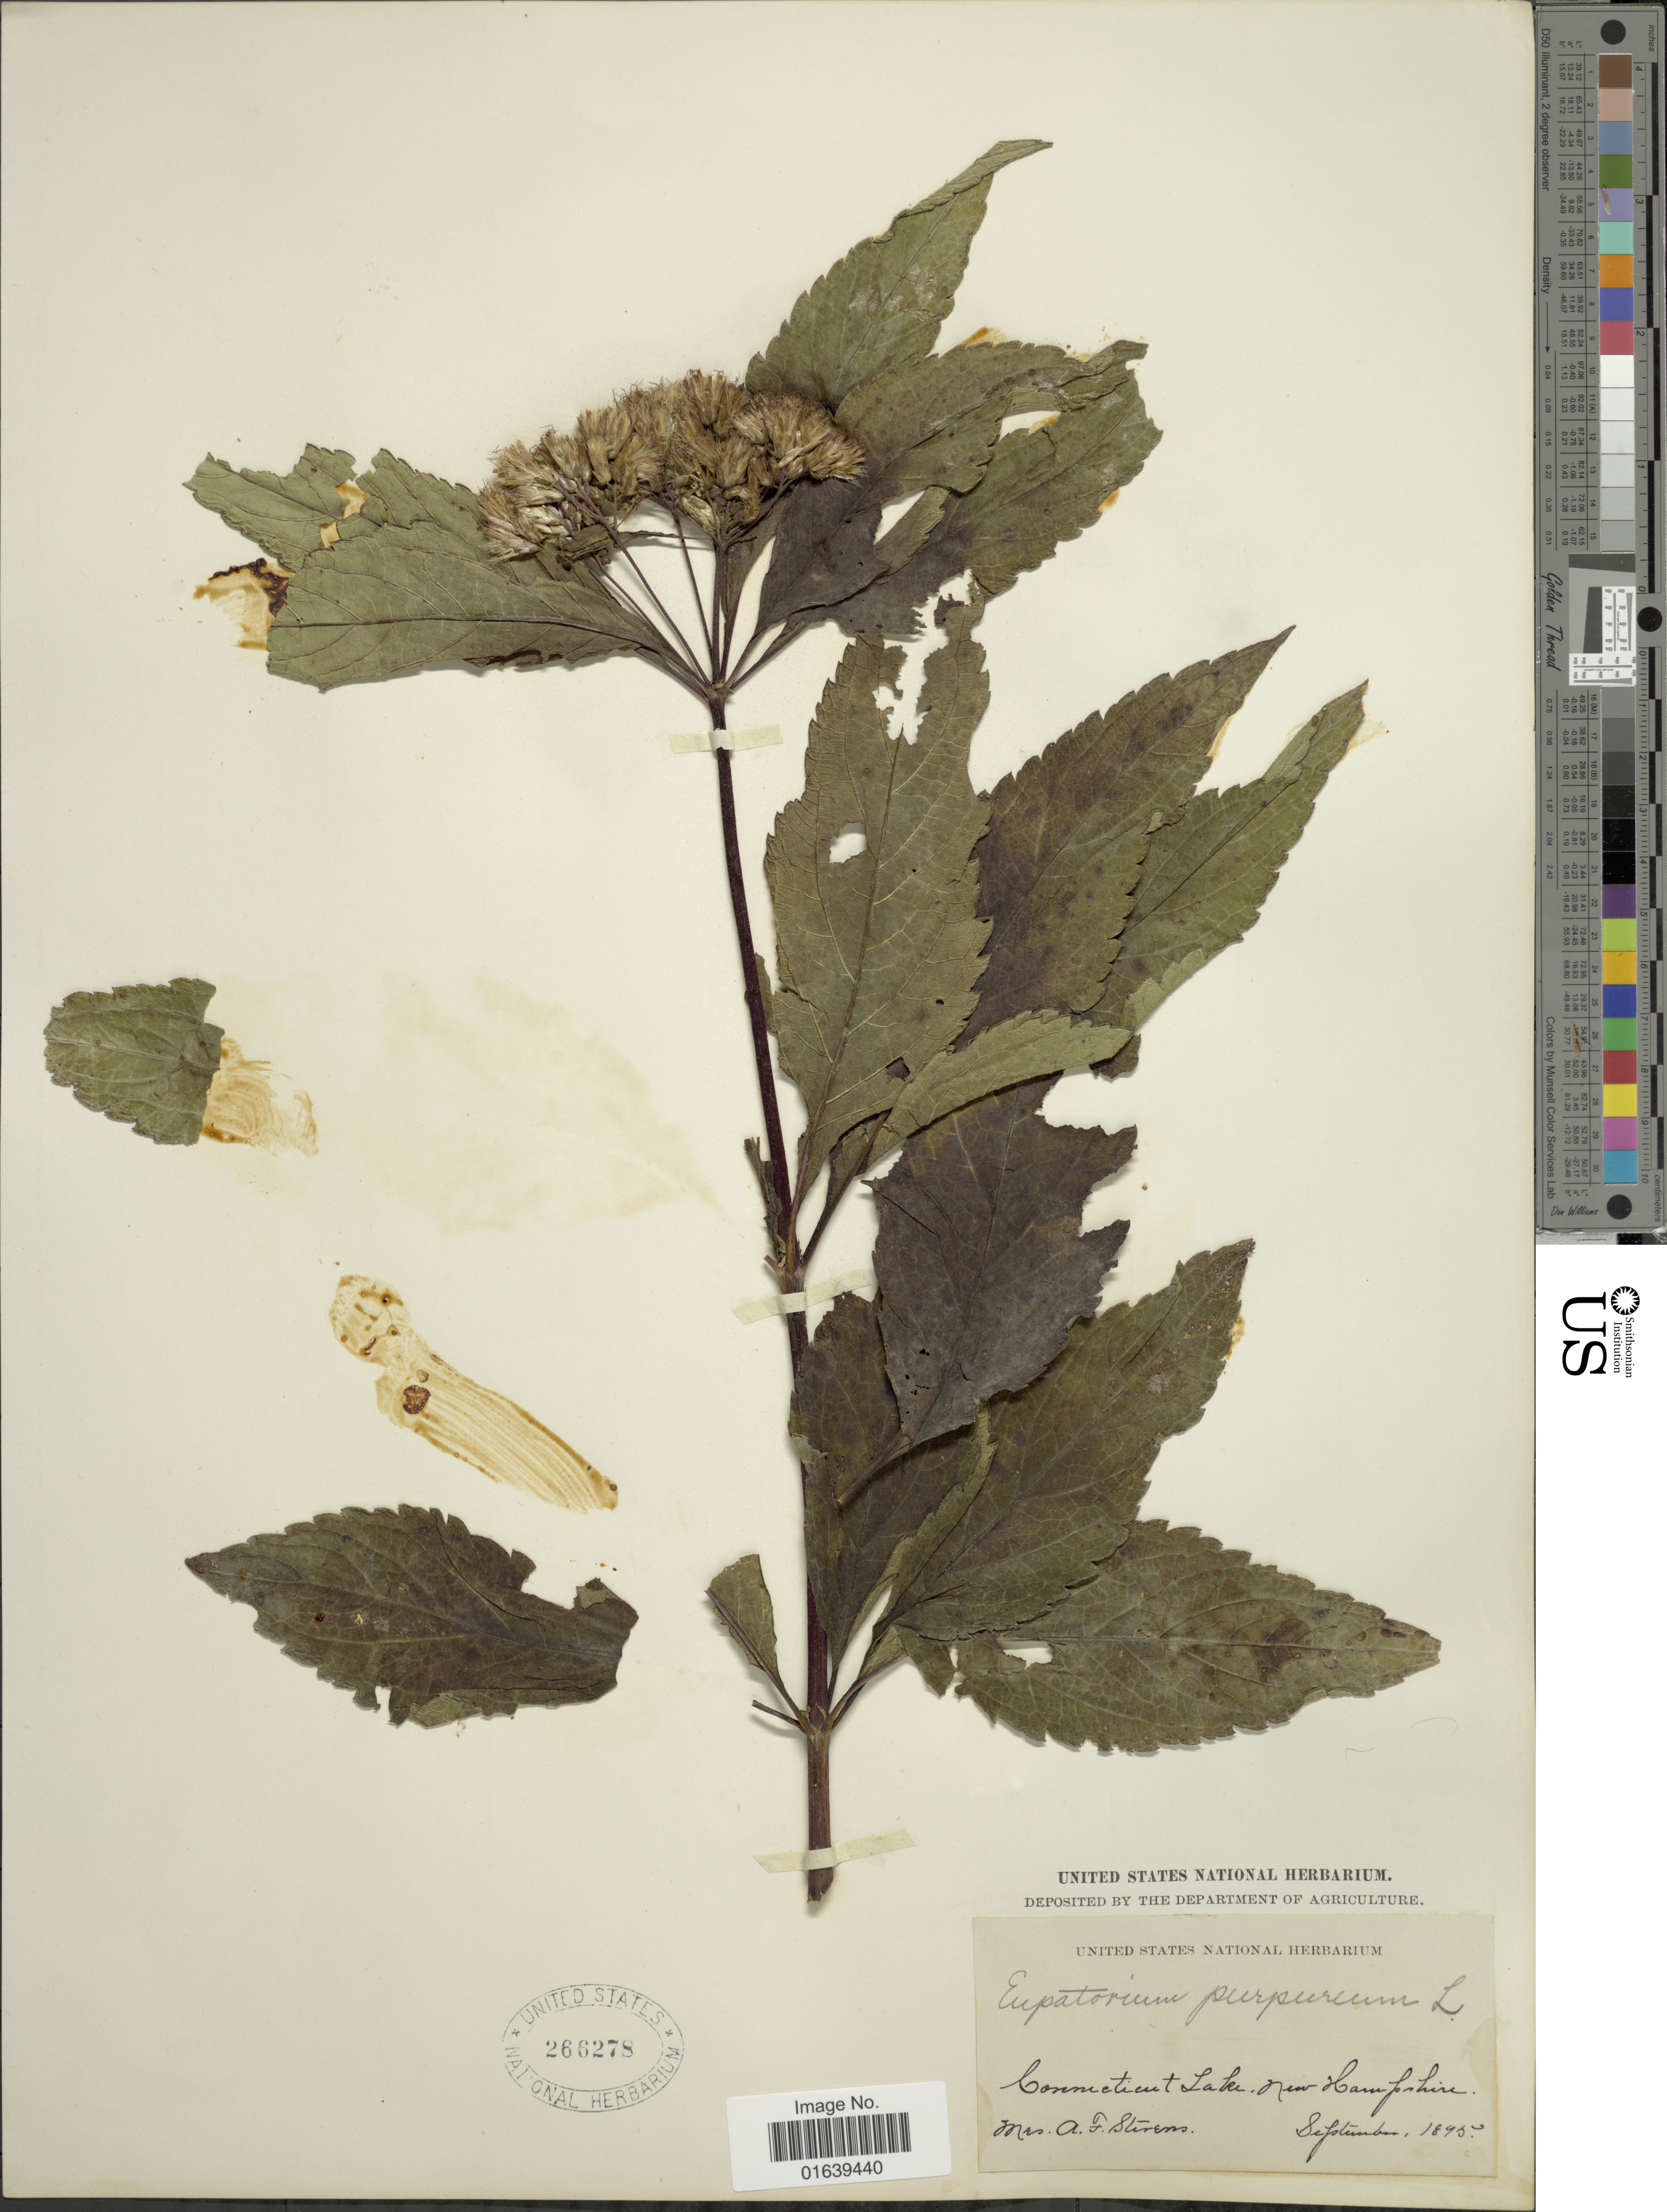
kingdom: Plantae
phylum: Tracheophyta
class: Magnoliopsida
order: Asterales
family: Asteraceae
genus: Eupatorium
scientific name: Eupatorium maculatum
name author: L.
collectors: A. Stirens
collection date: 1895-09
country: United States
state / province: New Hampshire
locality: Connecticut Lake. New Hampshire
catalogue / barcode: US 266278